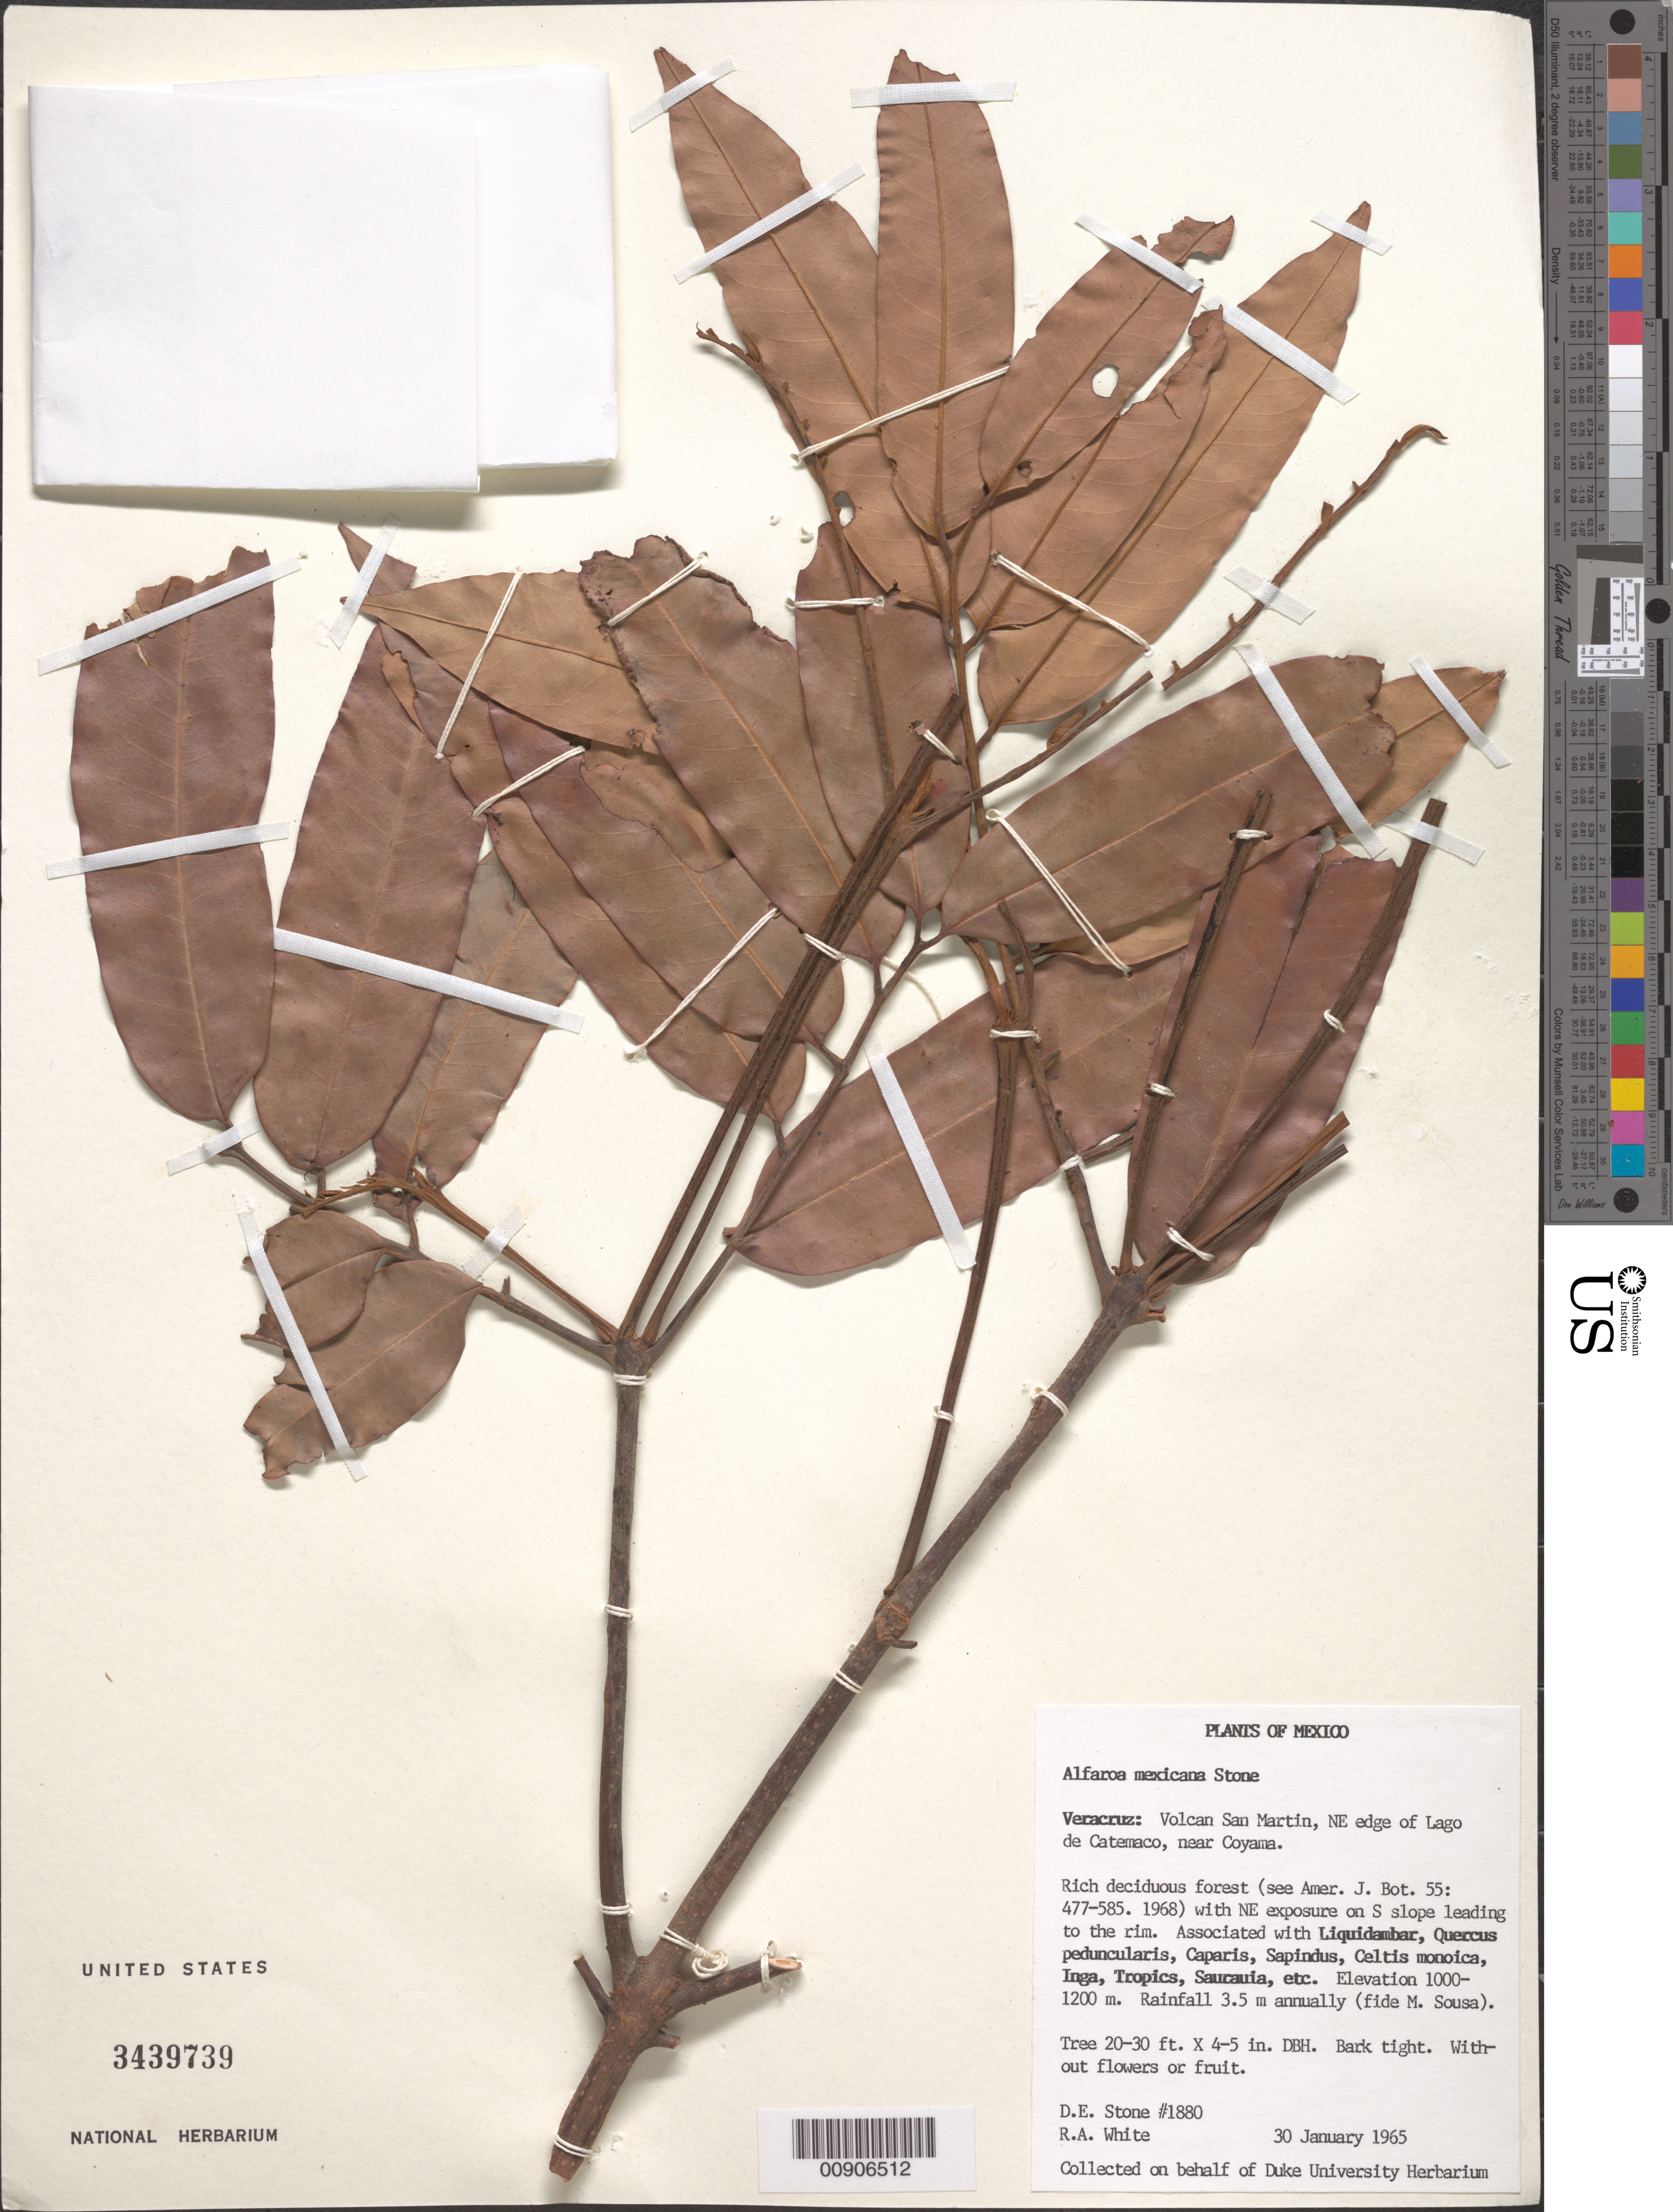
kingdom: Plantae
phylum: Tracheophyta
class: Magnoliopsida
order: Fagales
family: Juglandaceae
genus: Alfaroa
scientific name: Alfaroa mexicana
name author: D.E Stone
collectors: D. E. Stone & R. A. White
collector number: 1880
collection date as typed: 30 Jan 1965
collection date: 1965-01-30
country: Mexico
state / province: Veracruz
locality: Veracruz: Volcán San Martín, NE edge of Lago de Catemaco, near Coyama.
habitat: Rich deciduous forest w/NE exposure on S slope leading to the rim. Associated w/Liquidambar, Quercus pedincularis, Caparis,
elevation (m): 1200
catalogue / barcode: US 3439739